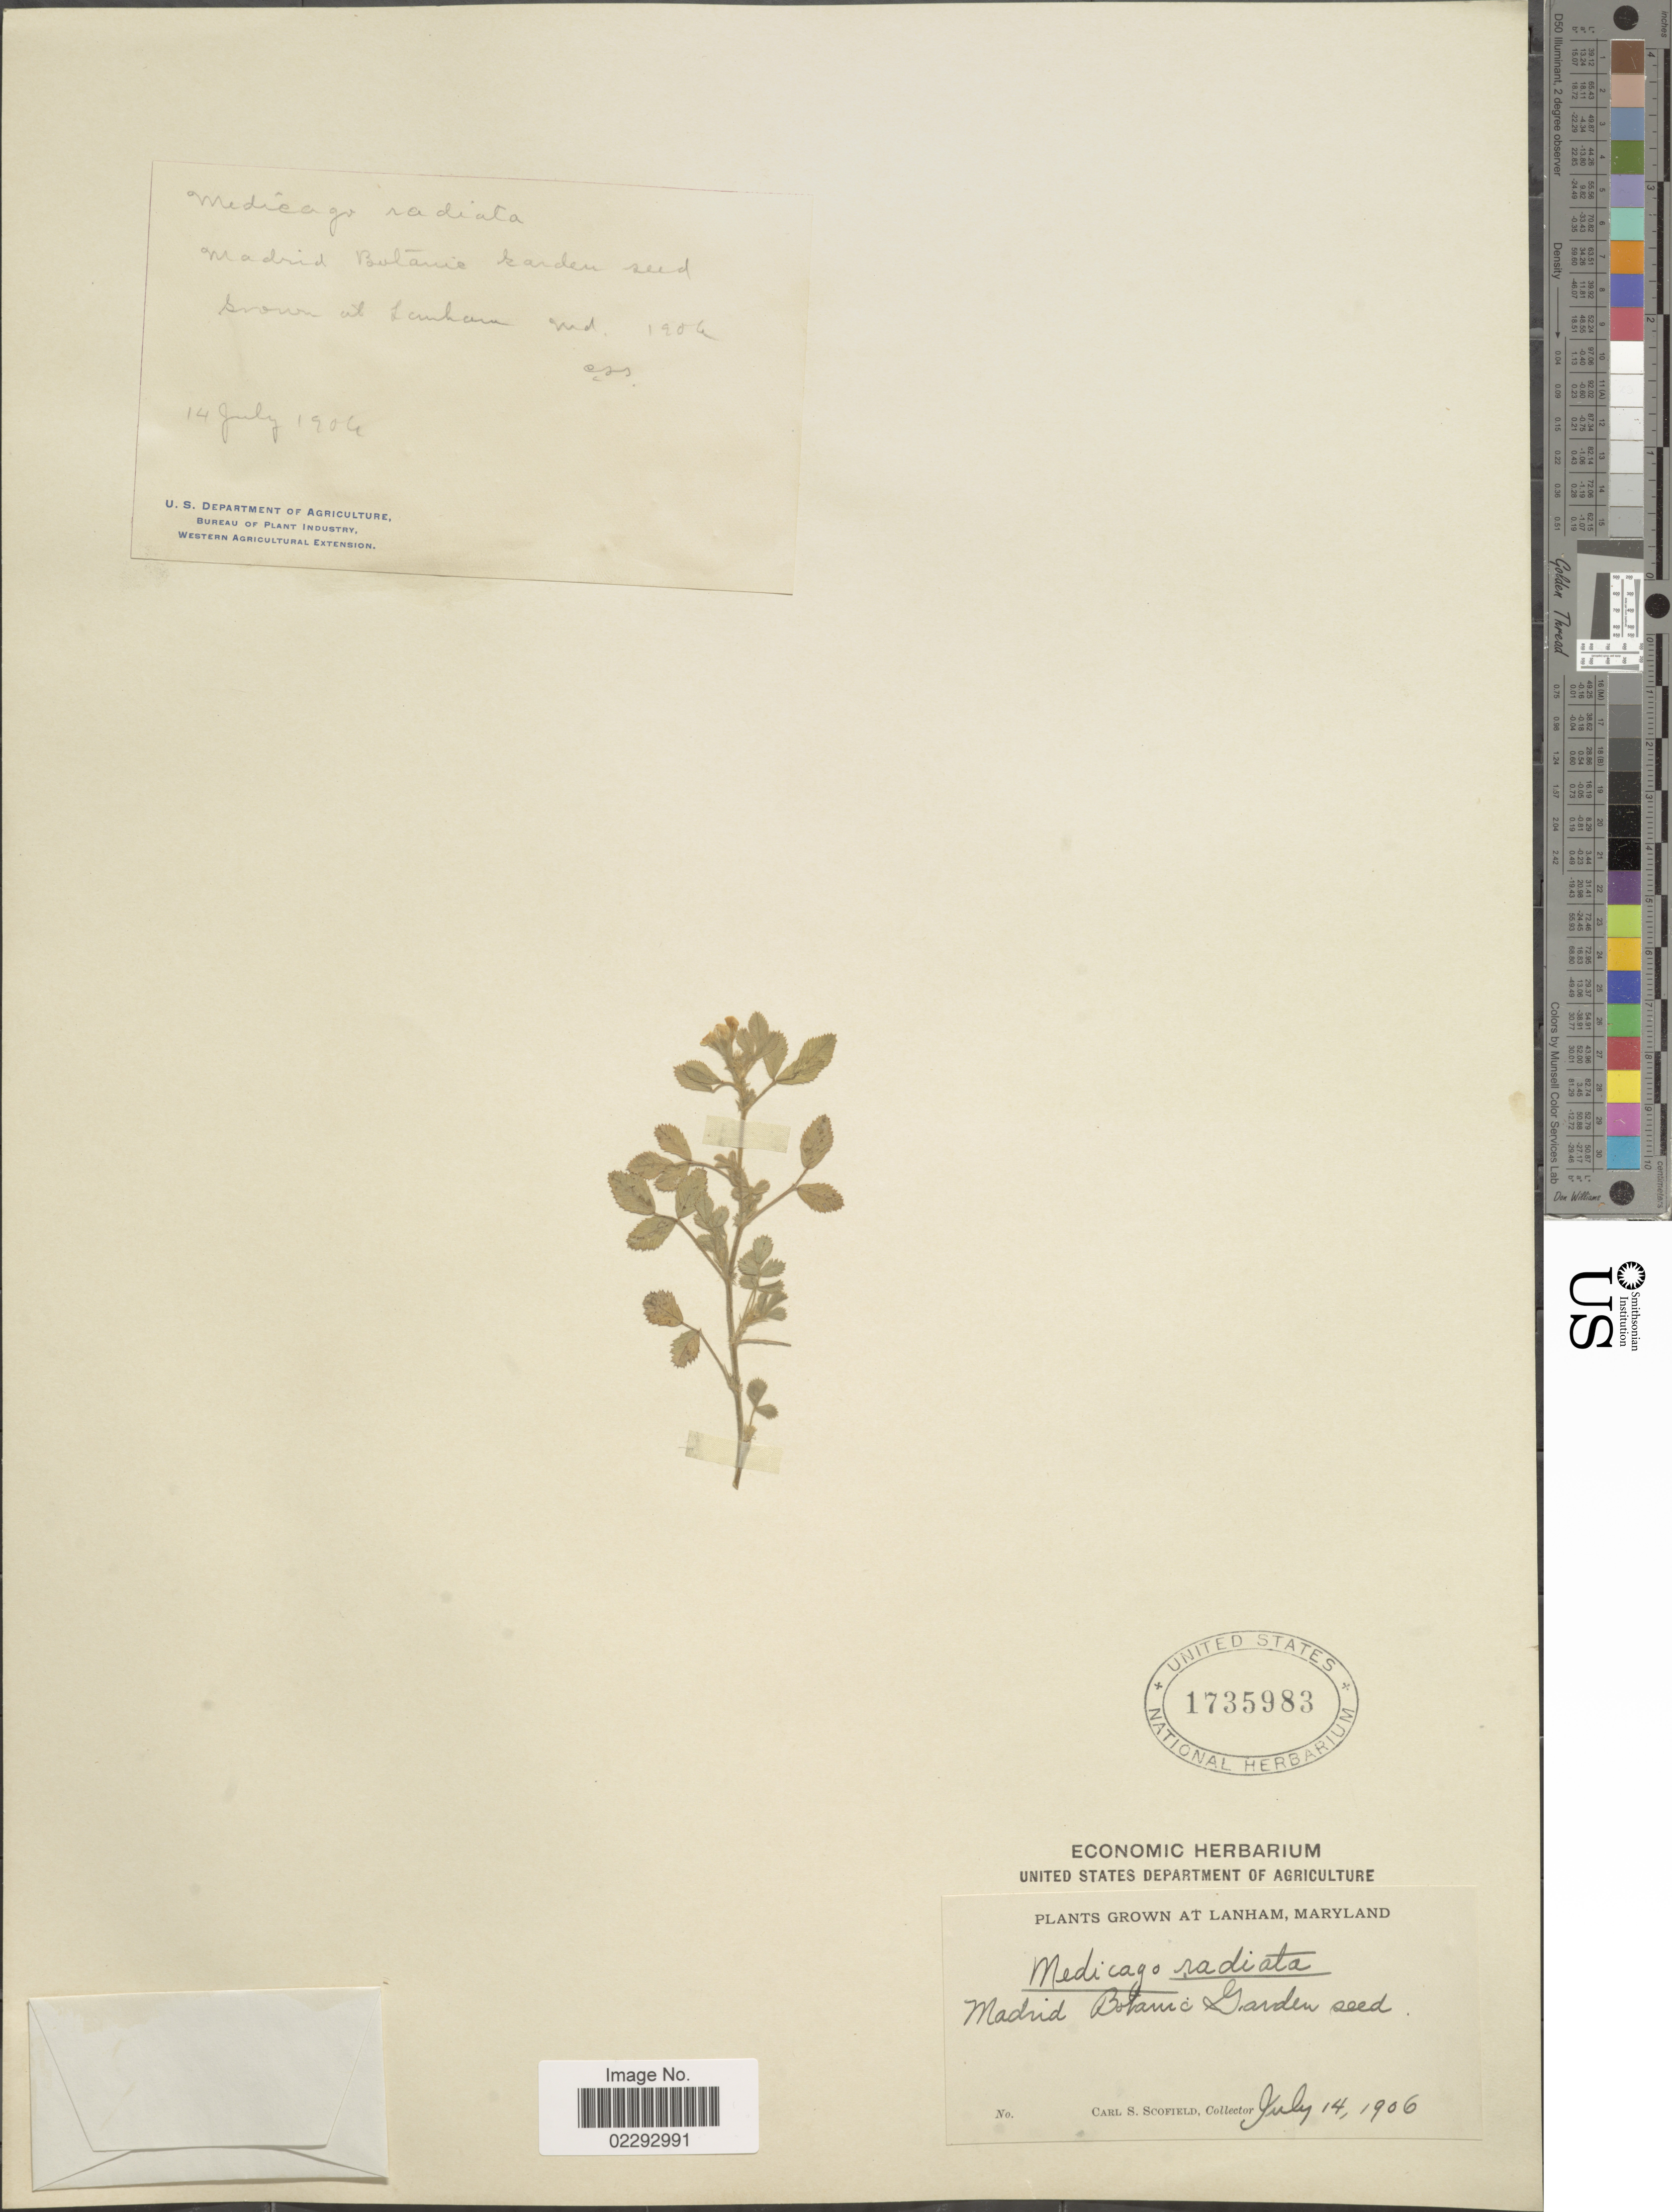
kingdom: Plantae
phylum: Tracheophyta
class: Magnoliopsida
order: Fabales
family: Fabaceae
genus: Medicago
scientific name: Medicago radiata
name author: L.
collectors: C. Scofield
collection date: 1906-07-14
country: United States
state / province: Maryland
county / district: Prince George's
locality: Lanham, Maryland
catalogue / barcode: US 1735983